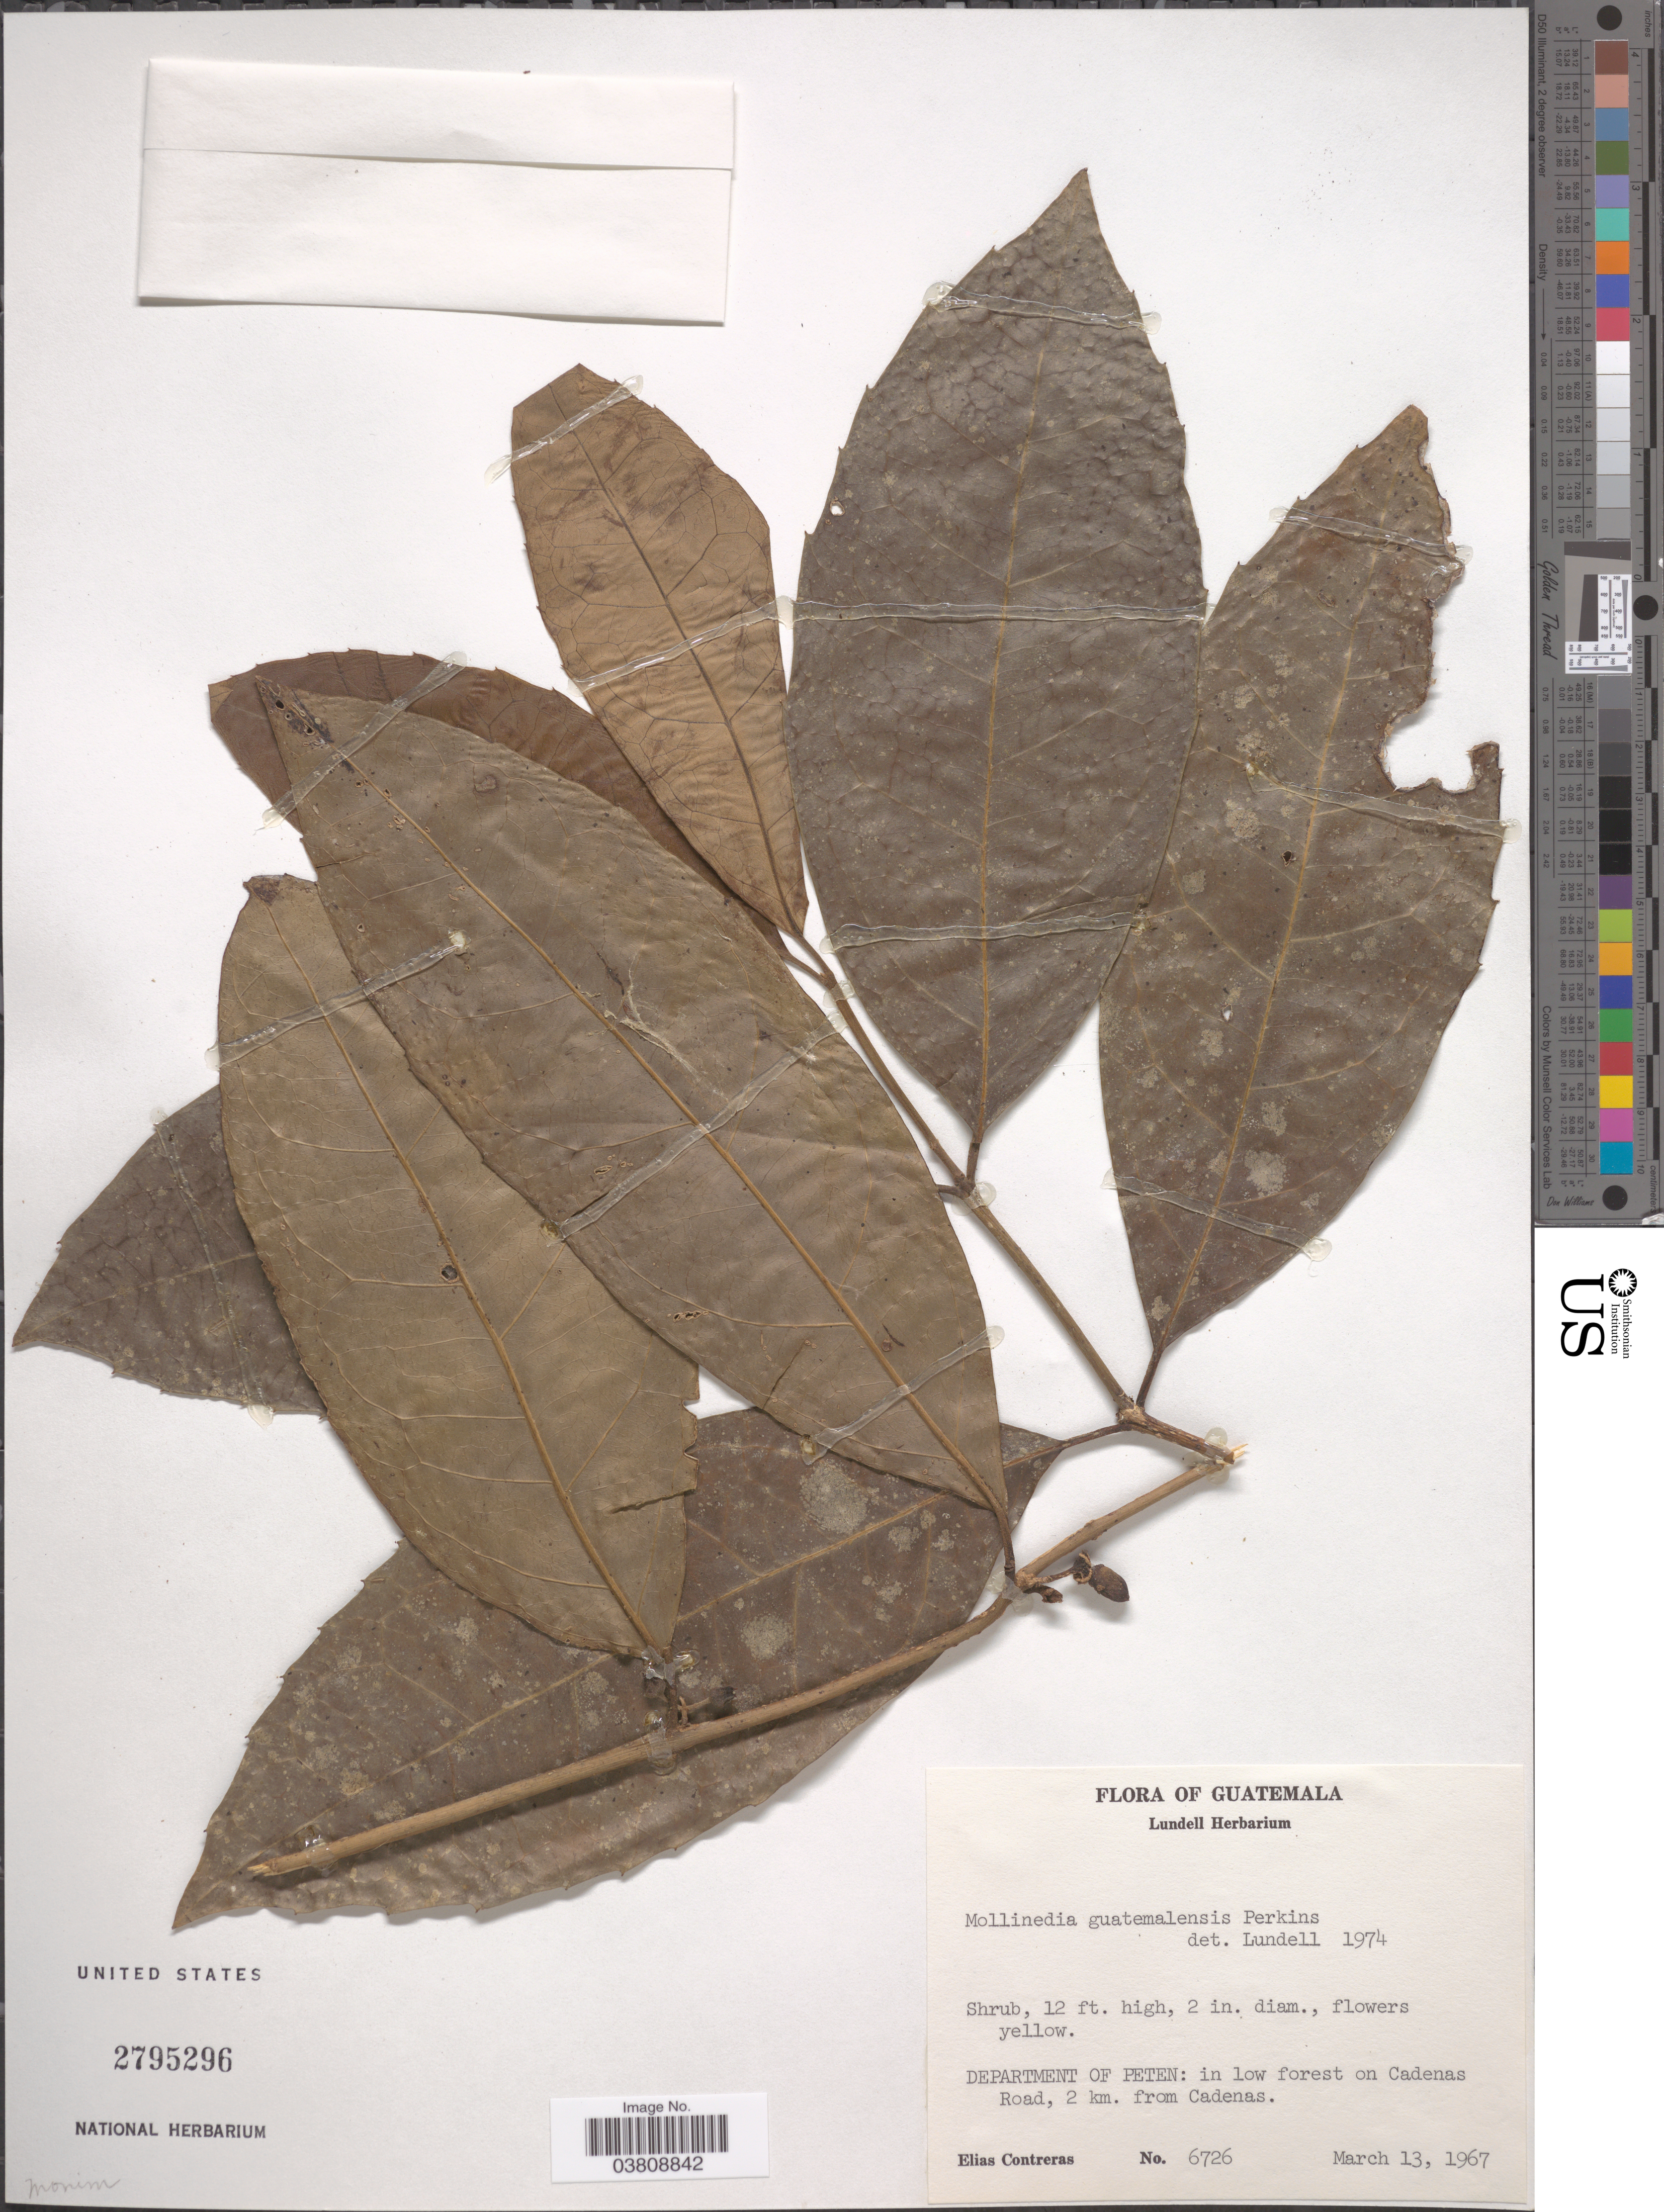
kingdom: Plantae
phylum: Tracheophyta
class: Magnoliopsida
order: Laurales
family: Monimiaceae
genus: Mollinedia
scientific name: Mollinedia guatemalensis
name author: Perkins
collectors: E. Contreras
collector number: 6726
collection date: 1967-03-13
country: Guatemala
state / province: El Peten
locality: Department of Peten: in low forest on Cadenas Road, 2 km. from Cadenas.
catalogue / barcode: US 2795296